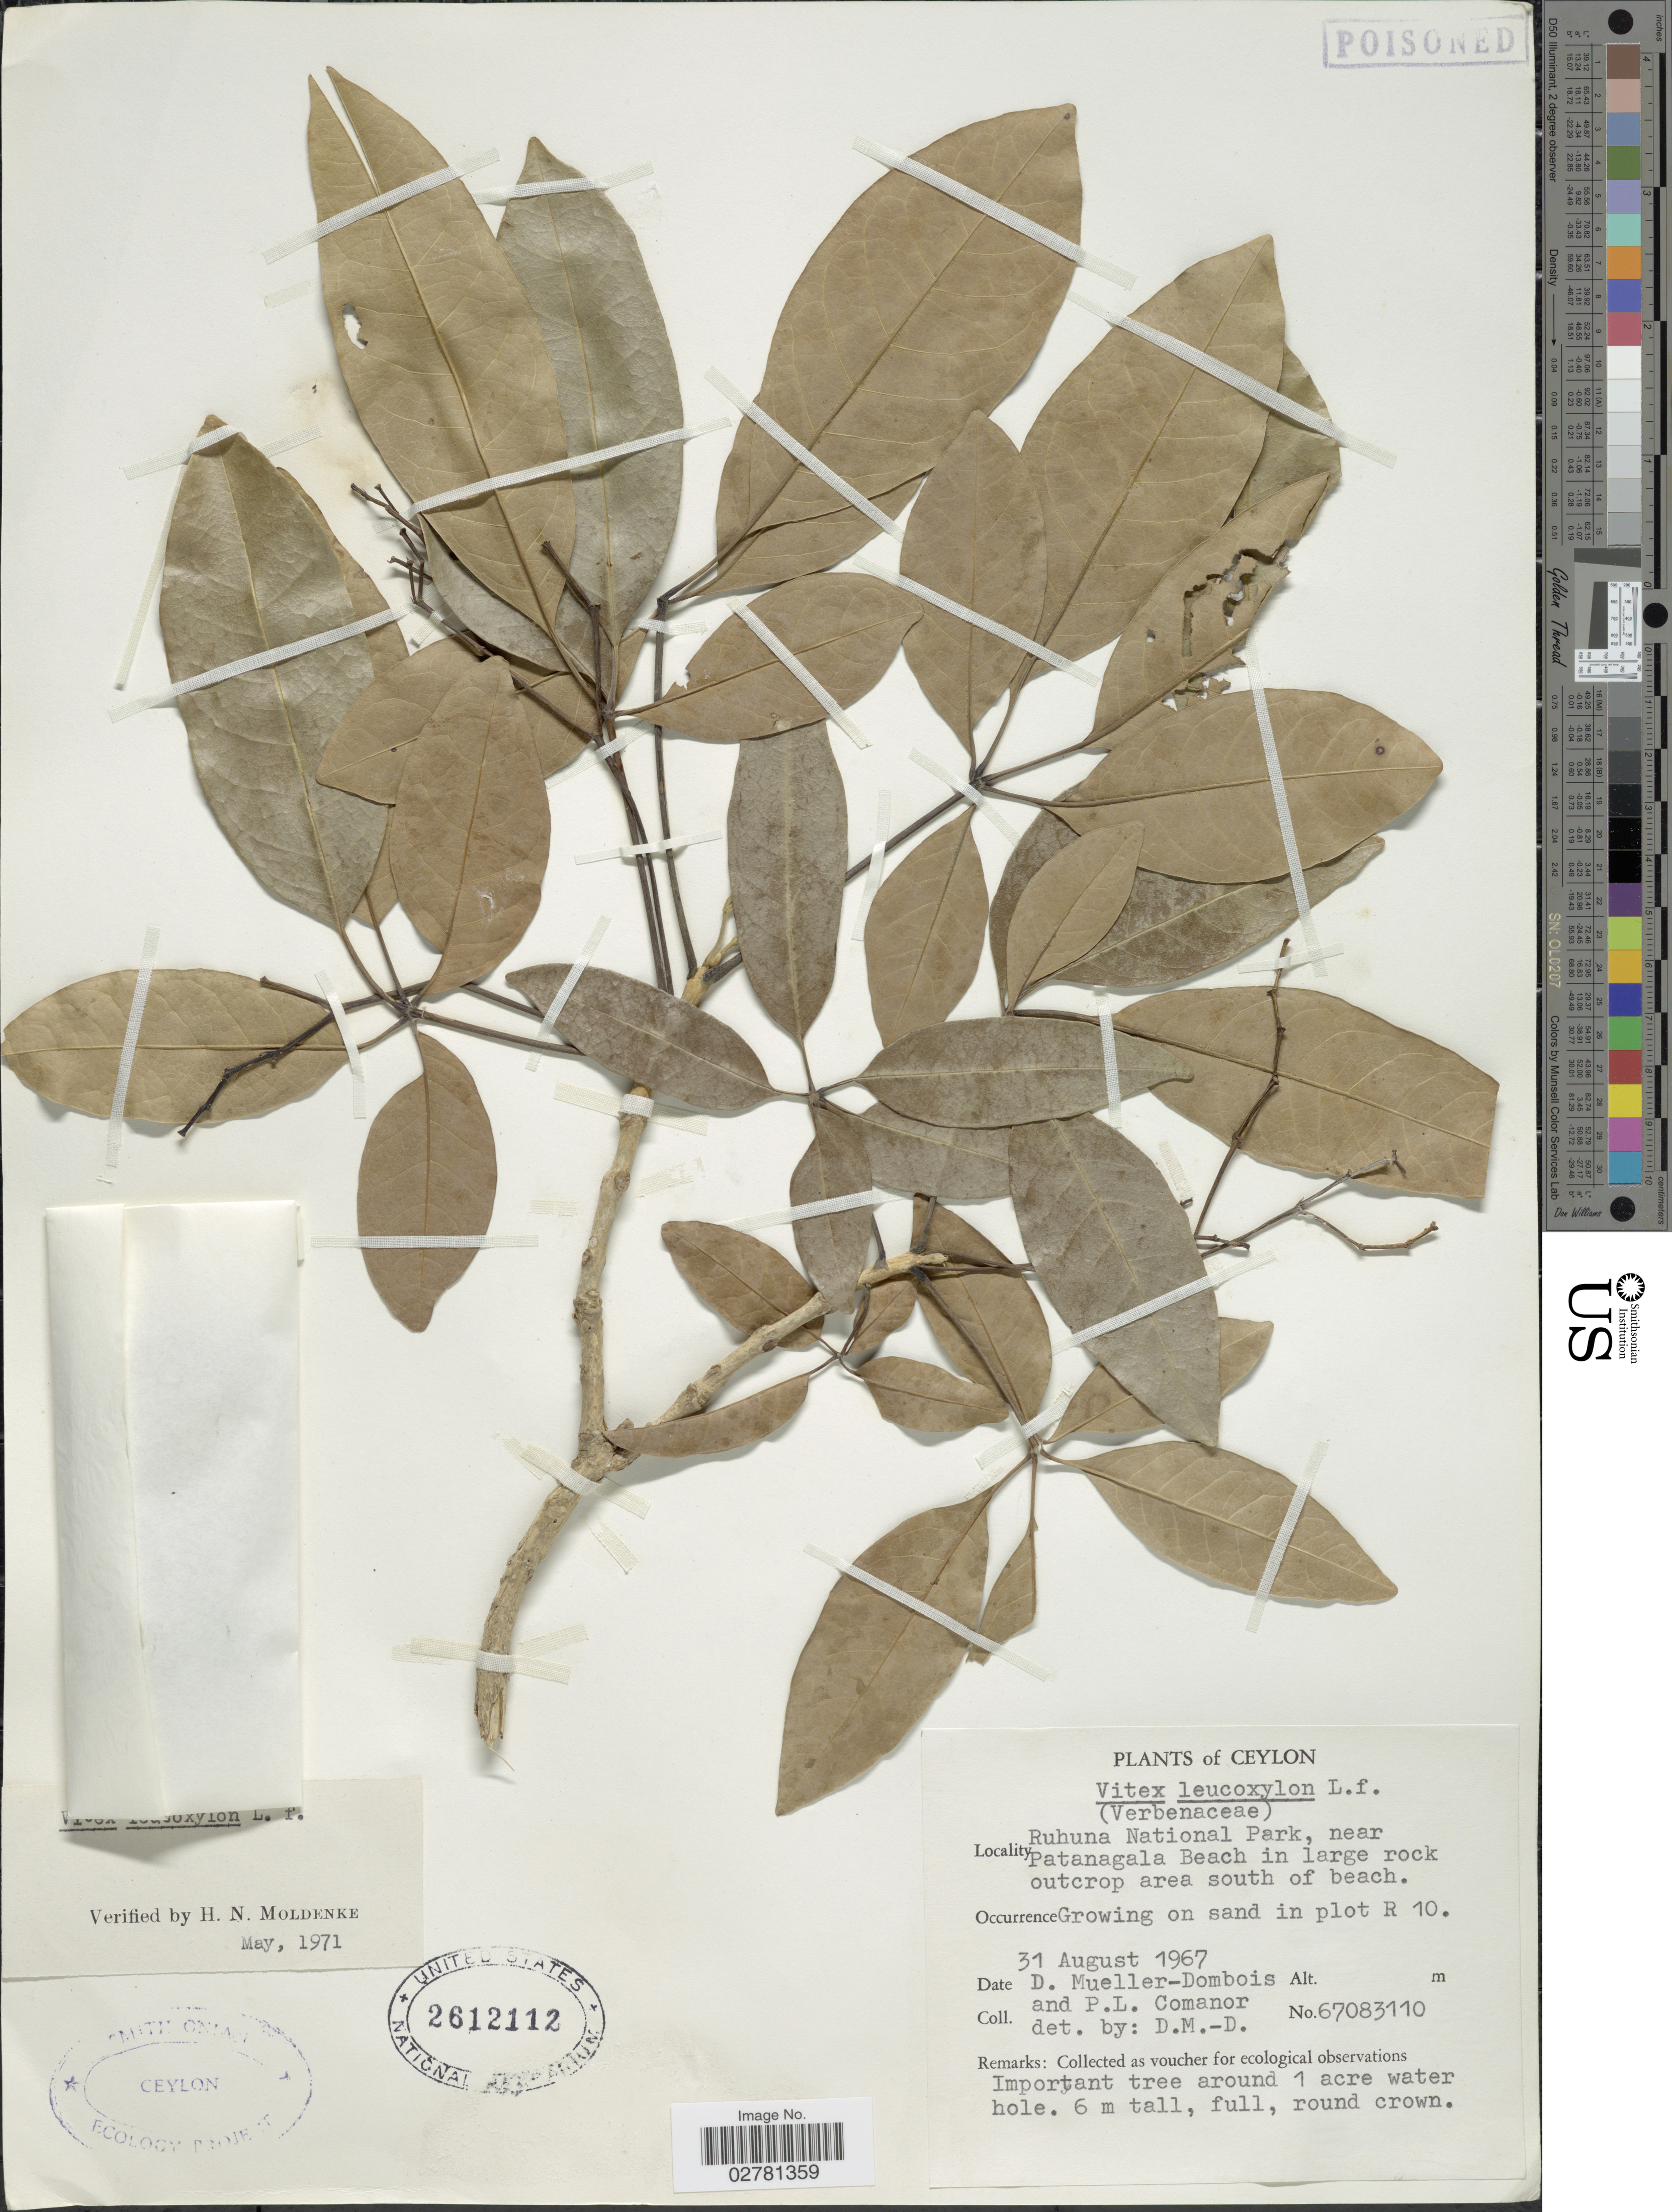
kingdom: Plantae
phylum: Tracheophyta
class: Magnoliopsida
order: Lamiales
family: Lamiaceae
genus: Vitex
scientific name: Vitex leucoxylon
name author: L. f.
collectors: D. Mueller-Dombois & P. Comanor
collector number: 67083110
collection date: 1967-08-31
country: Sri Lanka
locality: Ceylon. Ruhuna National Park, near Patanagala Beach in large rock outcrop area south of beach. Growing on sand in plot R 10.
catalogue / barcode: US 2612112